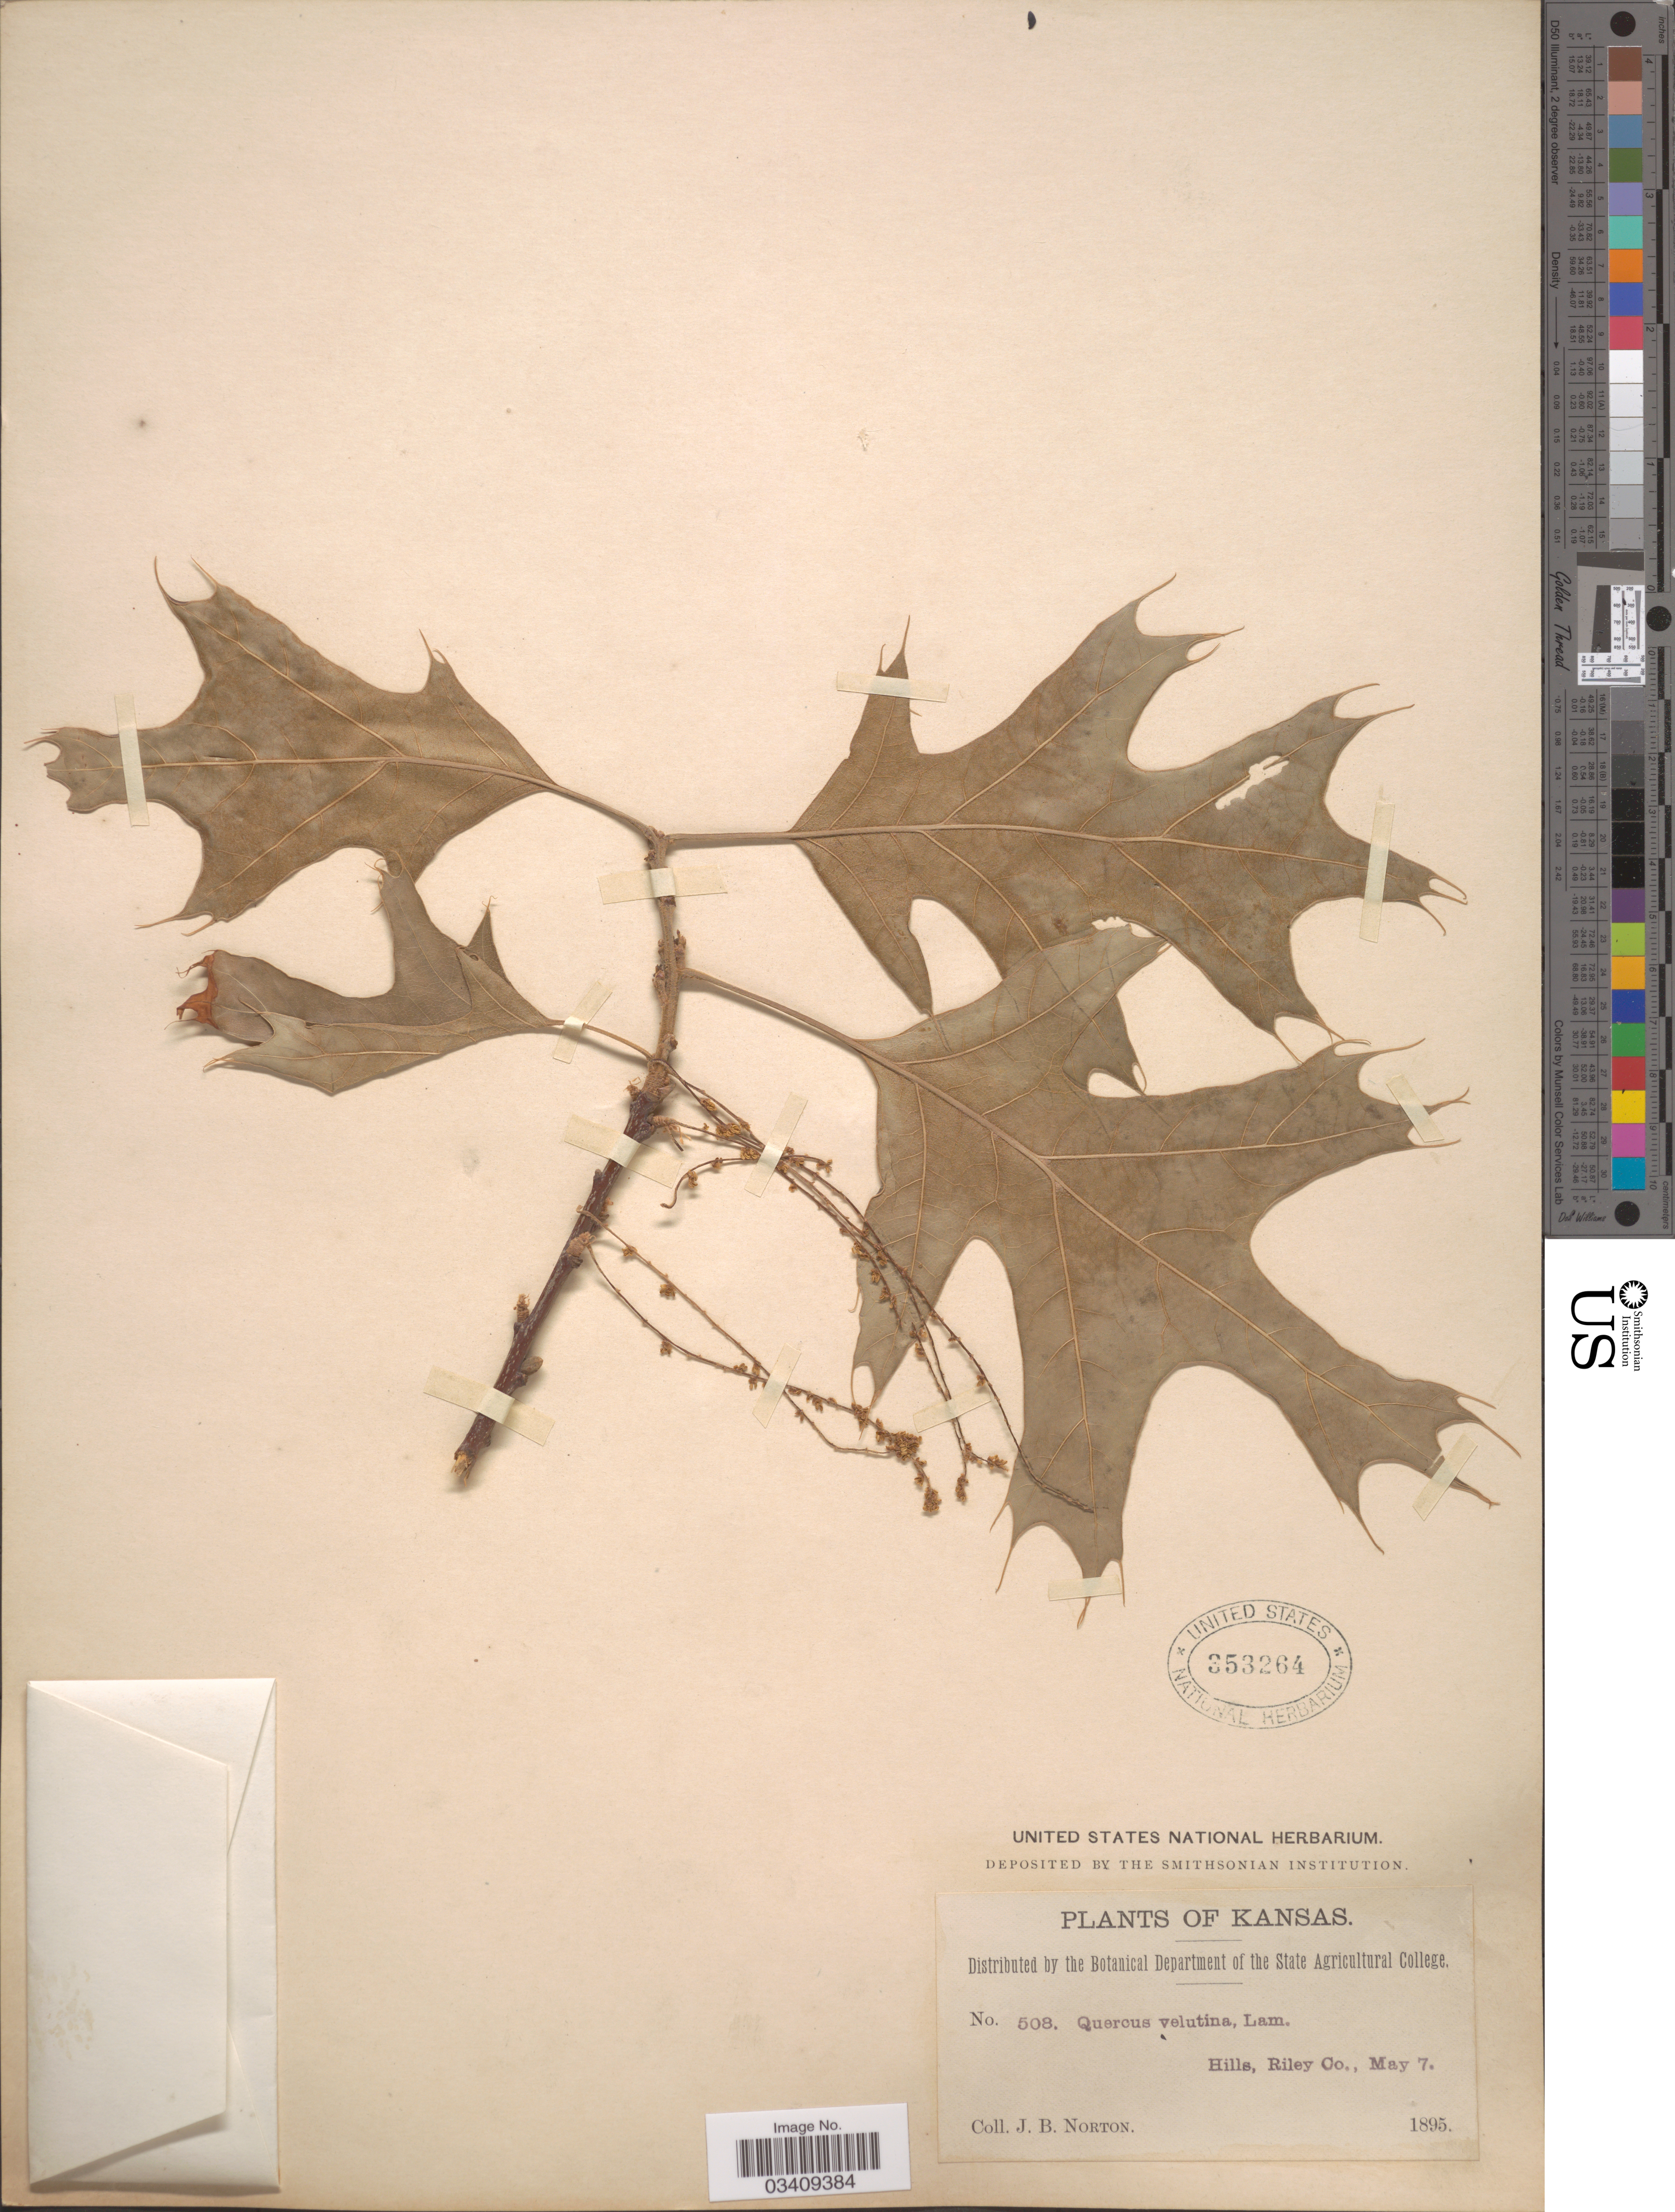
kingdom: Plantae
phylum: Tracheophyta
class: Magnoliopsida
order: Fagales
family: Fagaceae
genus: Quercus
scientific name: Quercus velutina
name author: Lam.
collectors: J. B. Norton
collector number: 508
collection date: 1895-05-07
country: United States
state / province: Kansas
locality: Hills, Riley Co.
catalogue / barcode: US 353264